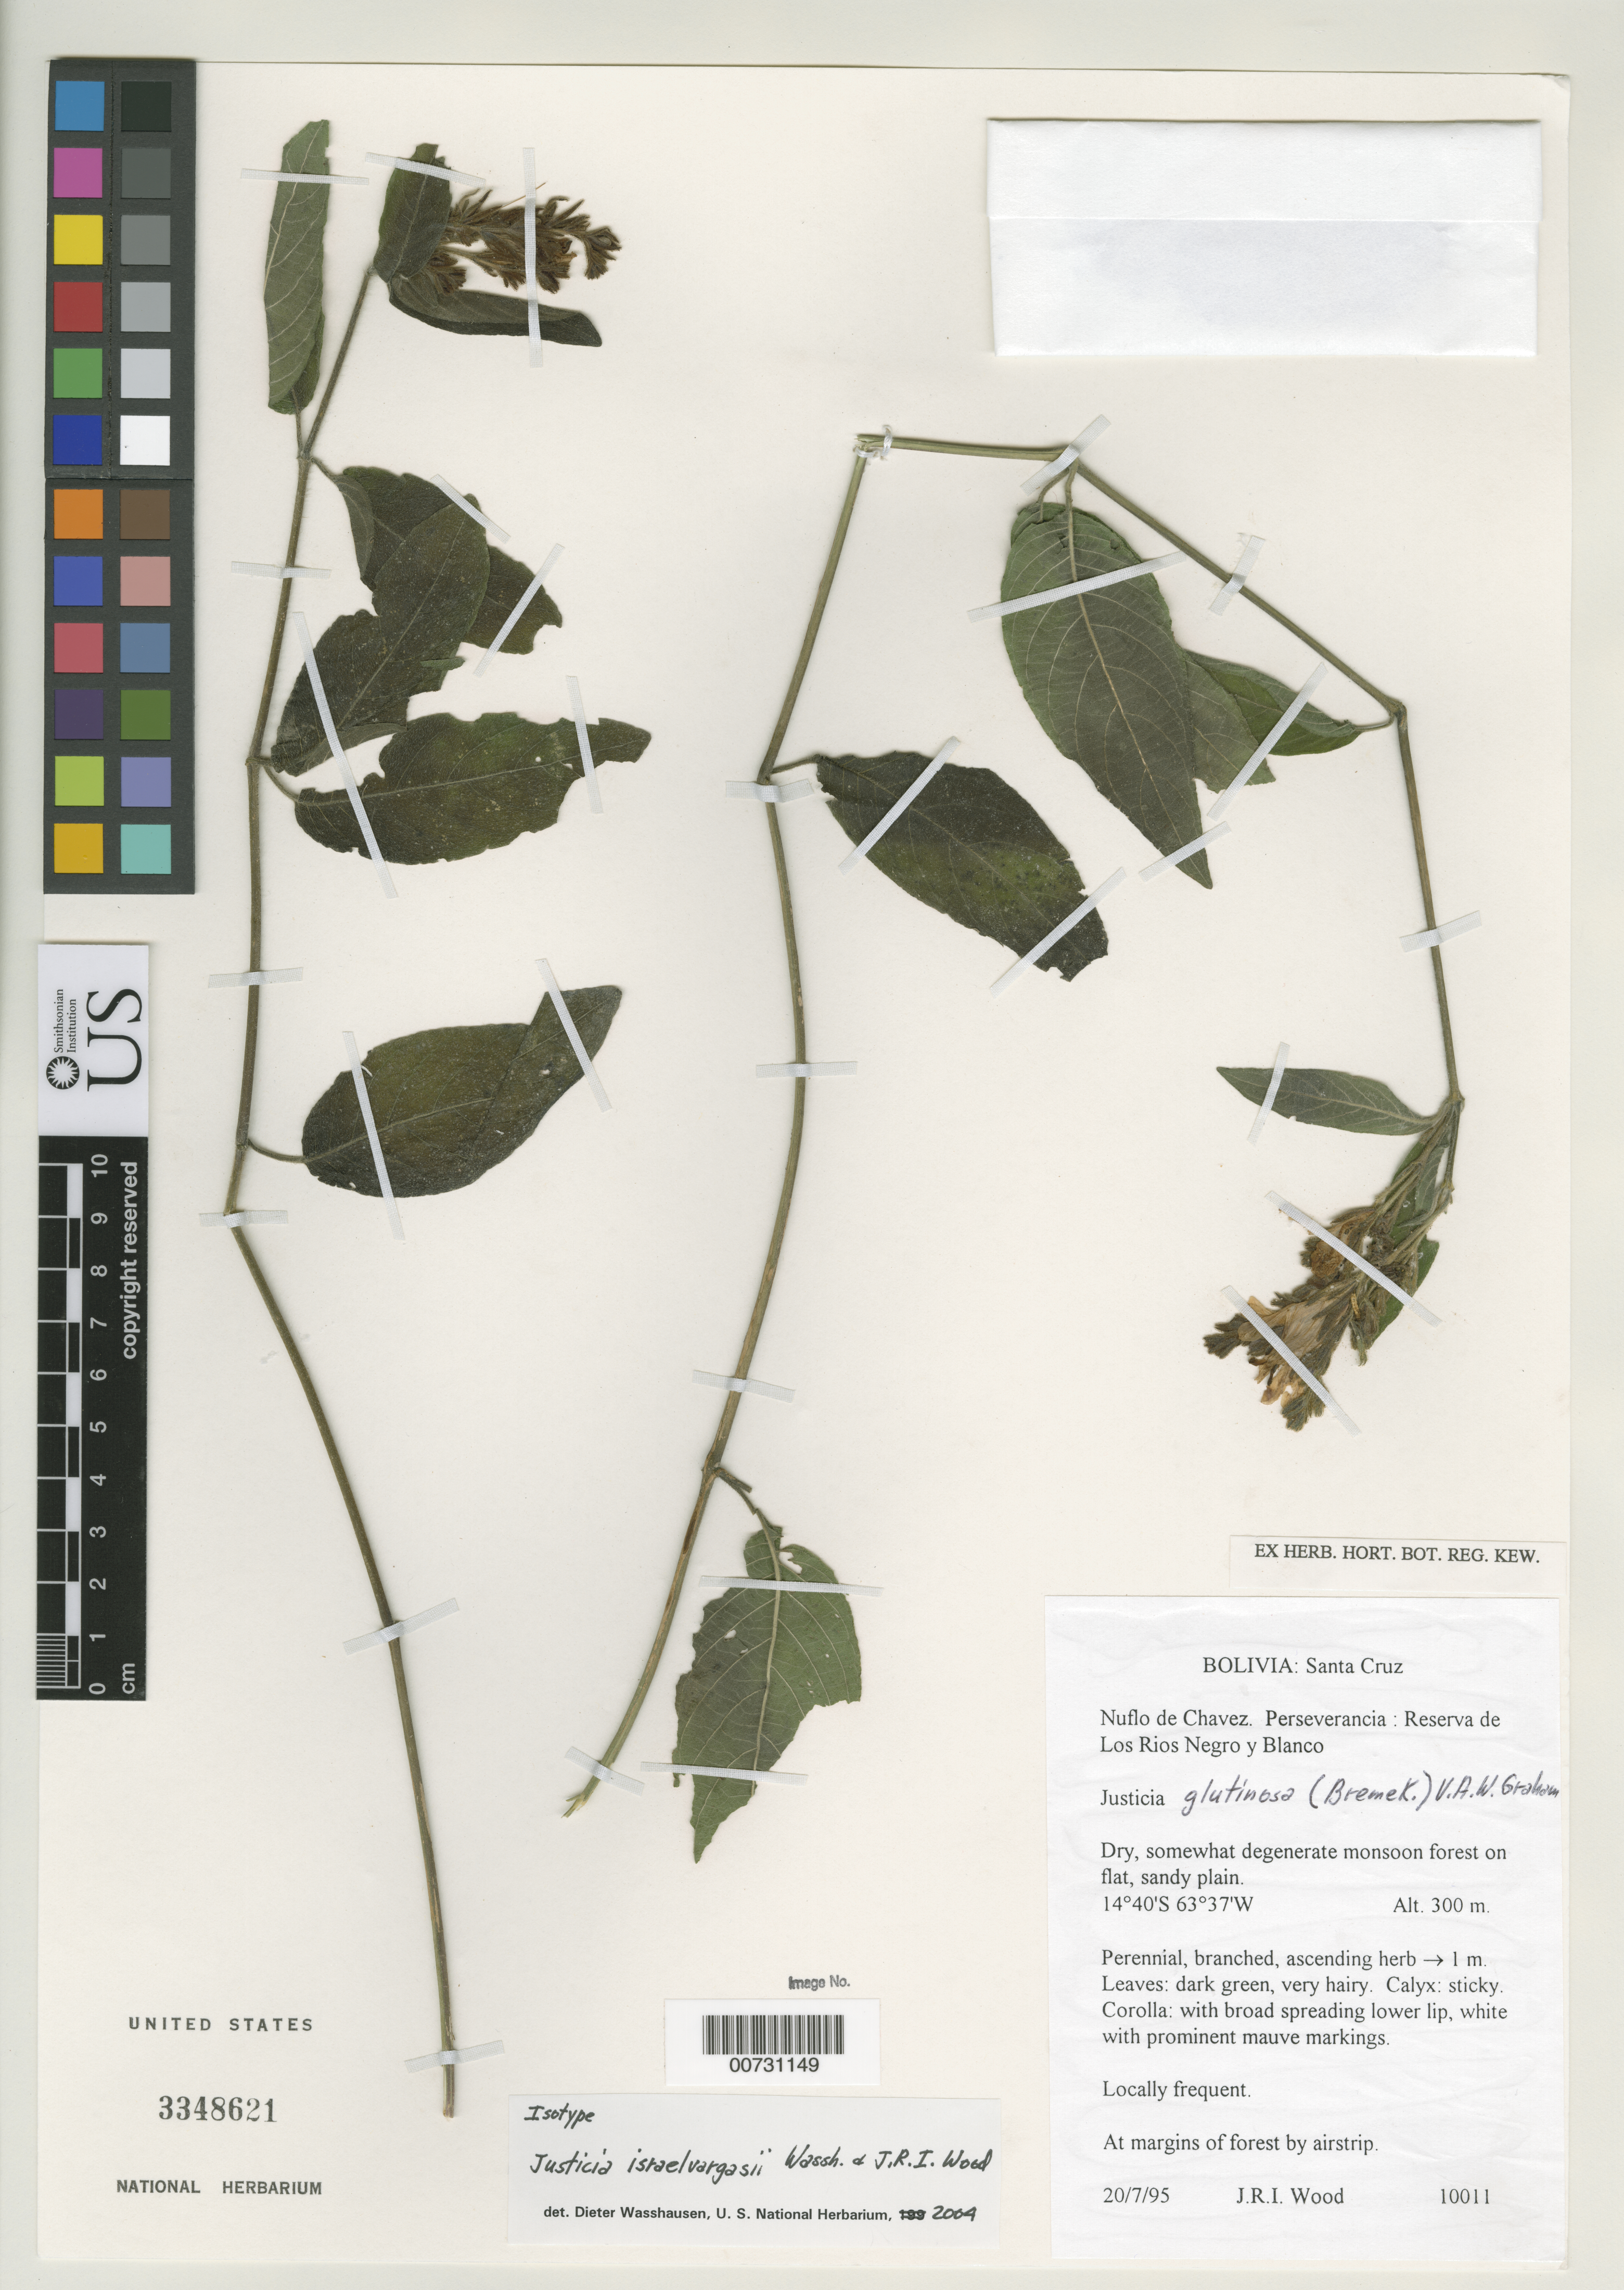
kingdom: Plantae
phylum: Tracheophyta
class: Magnoliopsida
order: Lamiales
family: Acanthaceae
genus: Justicia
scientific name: Justicia israelvargasii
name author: Wassh. & J.R.I. Wood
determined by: Wasshausen, Dieter C., (BOT), Smithsonian Institution - National Museum of Natural History (UNITED STATES)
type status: Isotype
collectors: J. R. I. Wood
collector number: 10011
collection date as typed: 20 Jul 1995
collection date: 1995-07-20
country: Bolivia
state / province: Santa Cruz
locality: Nuflo de Chavez. Perseverancia: Rese4rva de Los Rios Negro y Blanco.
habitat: Dry, somewhat degenerate monsoon forest on flat, sandy plain. At margins of forest by airstrip.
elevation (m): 300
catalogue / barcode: US 3348621